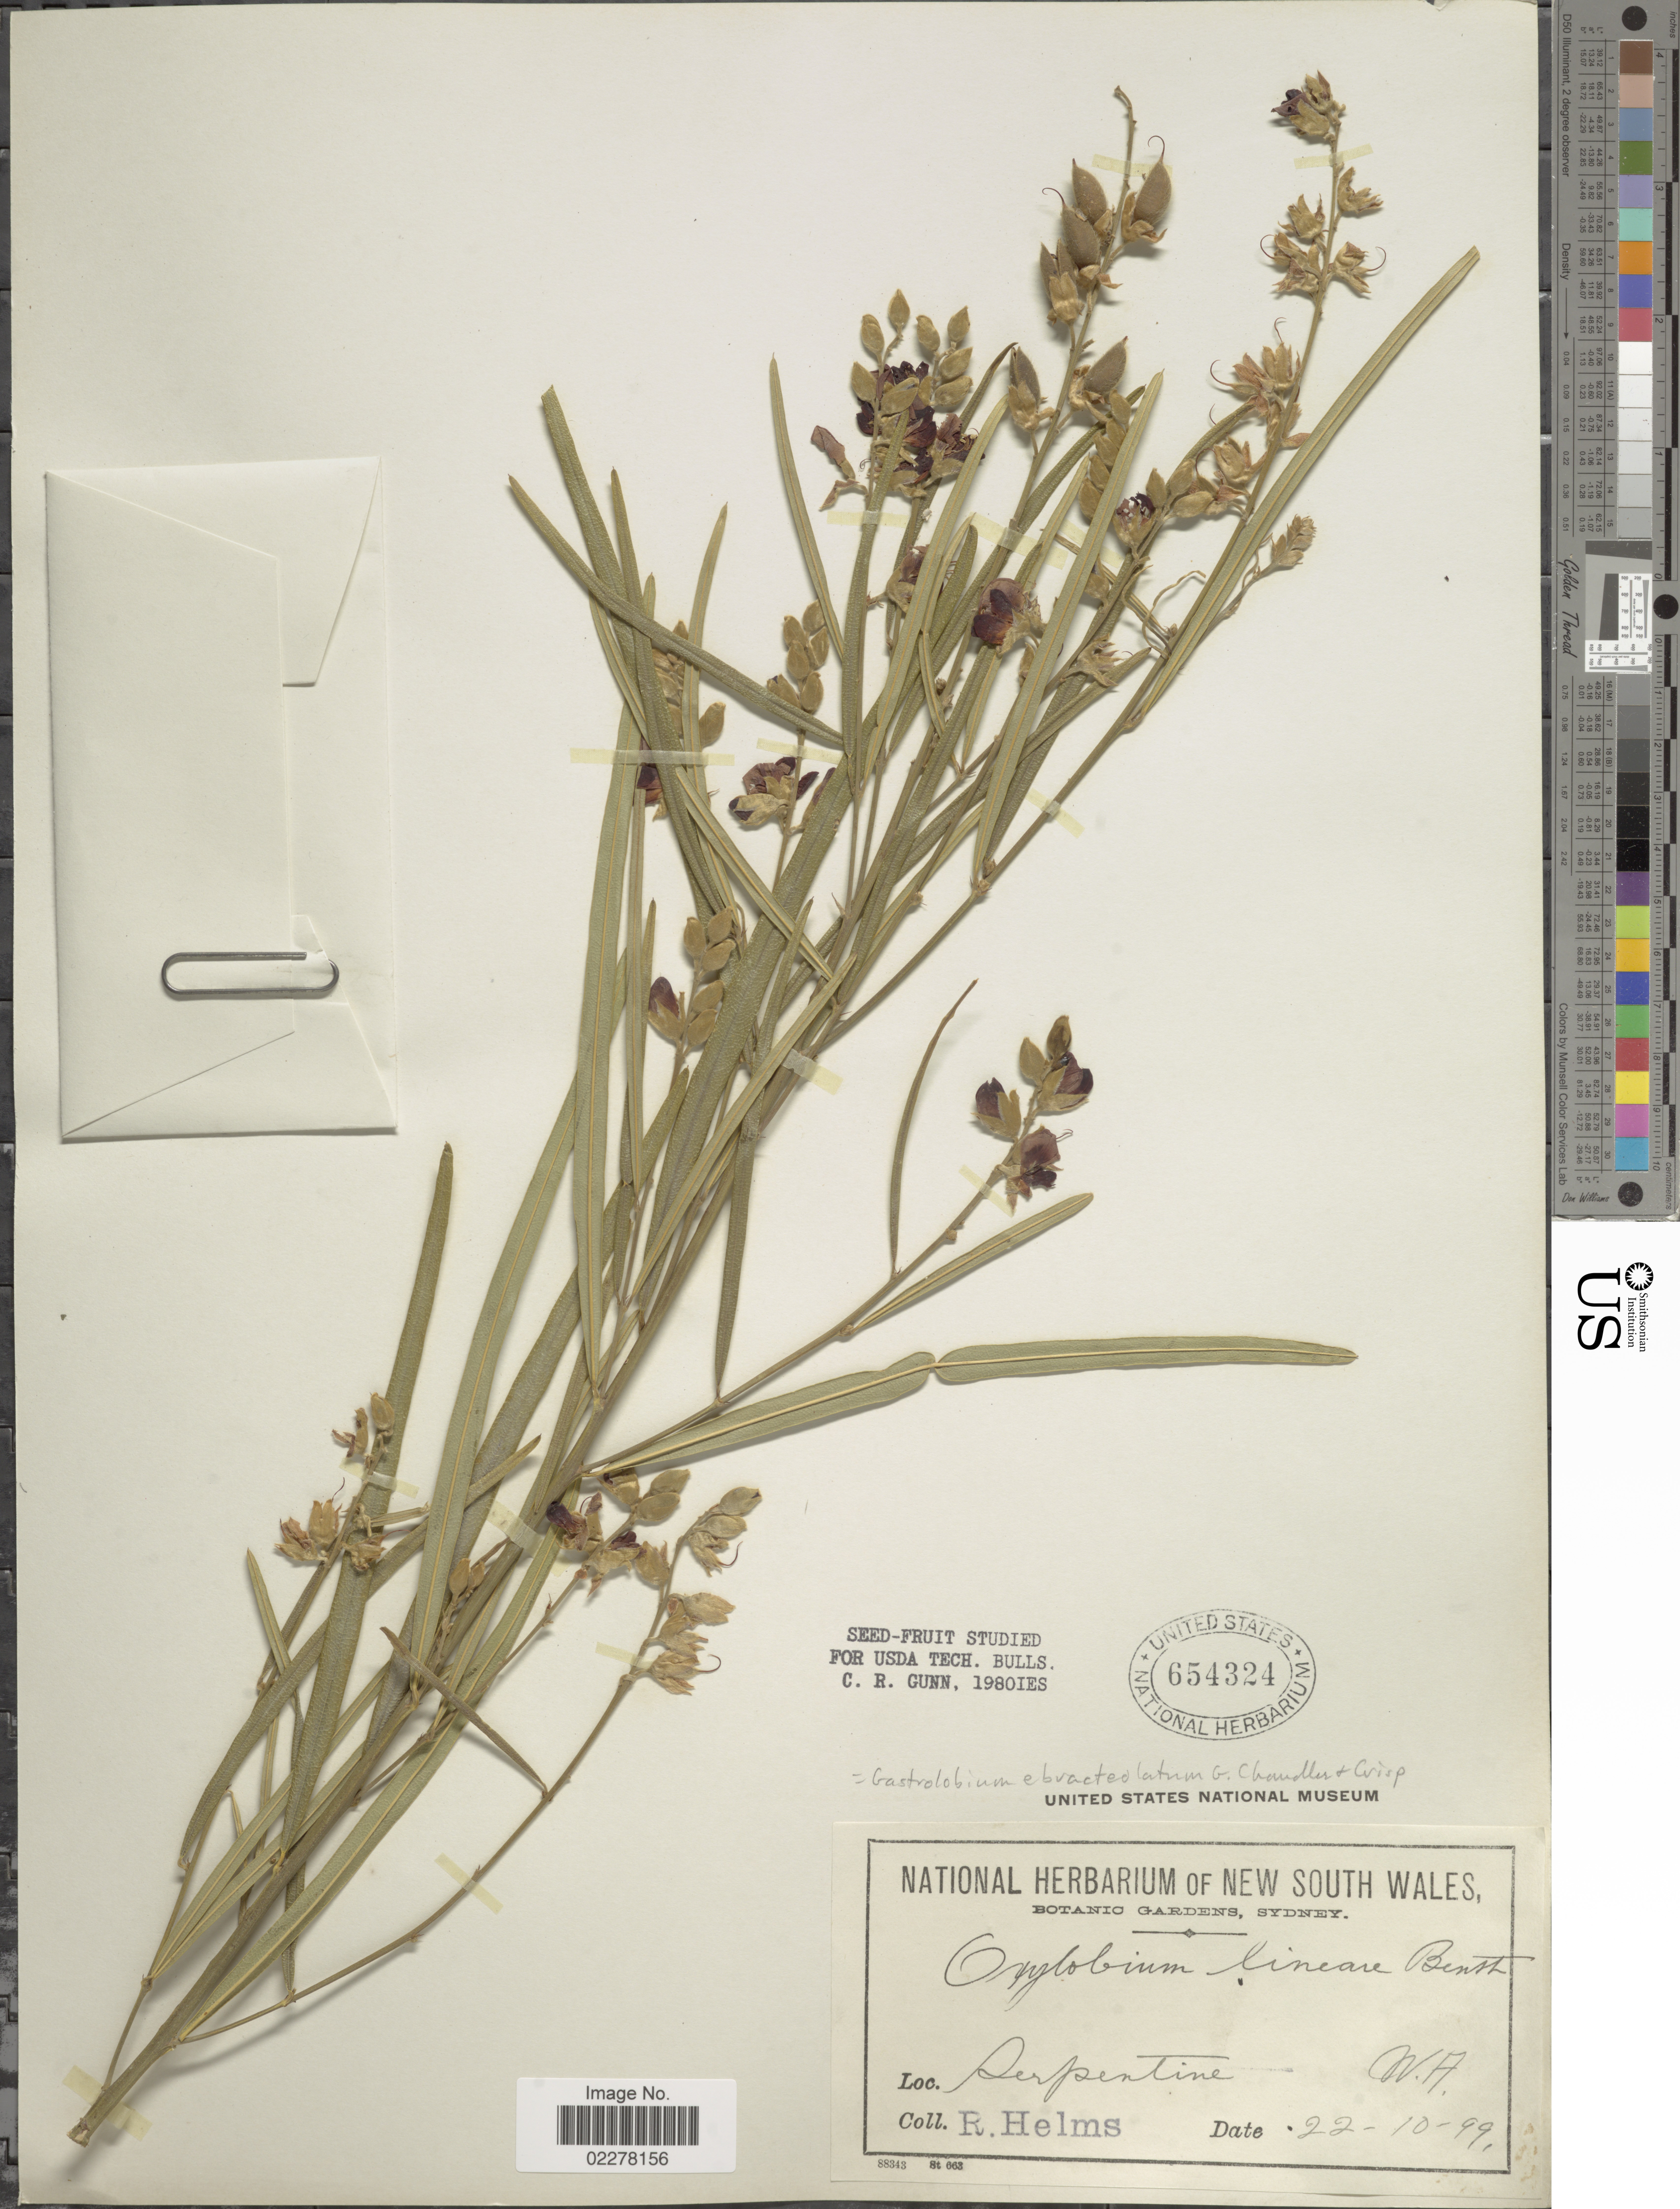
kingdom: Plantae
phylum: Tracheophyta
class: Magnoliopsida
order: Fabales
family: Fabaceae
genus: Gastrolobium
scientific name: Gastrolobium ebracteolatum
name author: G. Chandler & Crisp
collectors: R. Helms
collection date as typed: Transcribed d/m/y: 11/10/09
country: Australia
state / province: Western Australia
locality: Serpentine. W.A.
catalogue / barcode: US 654324